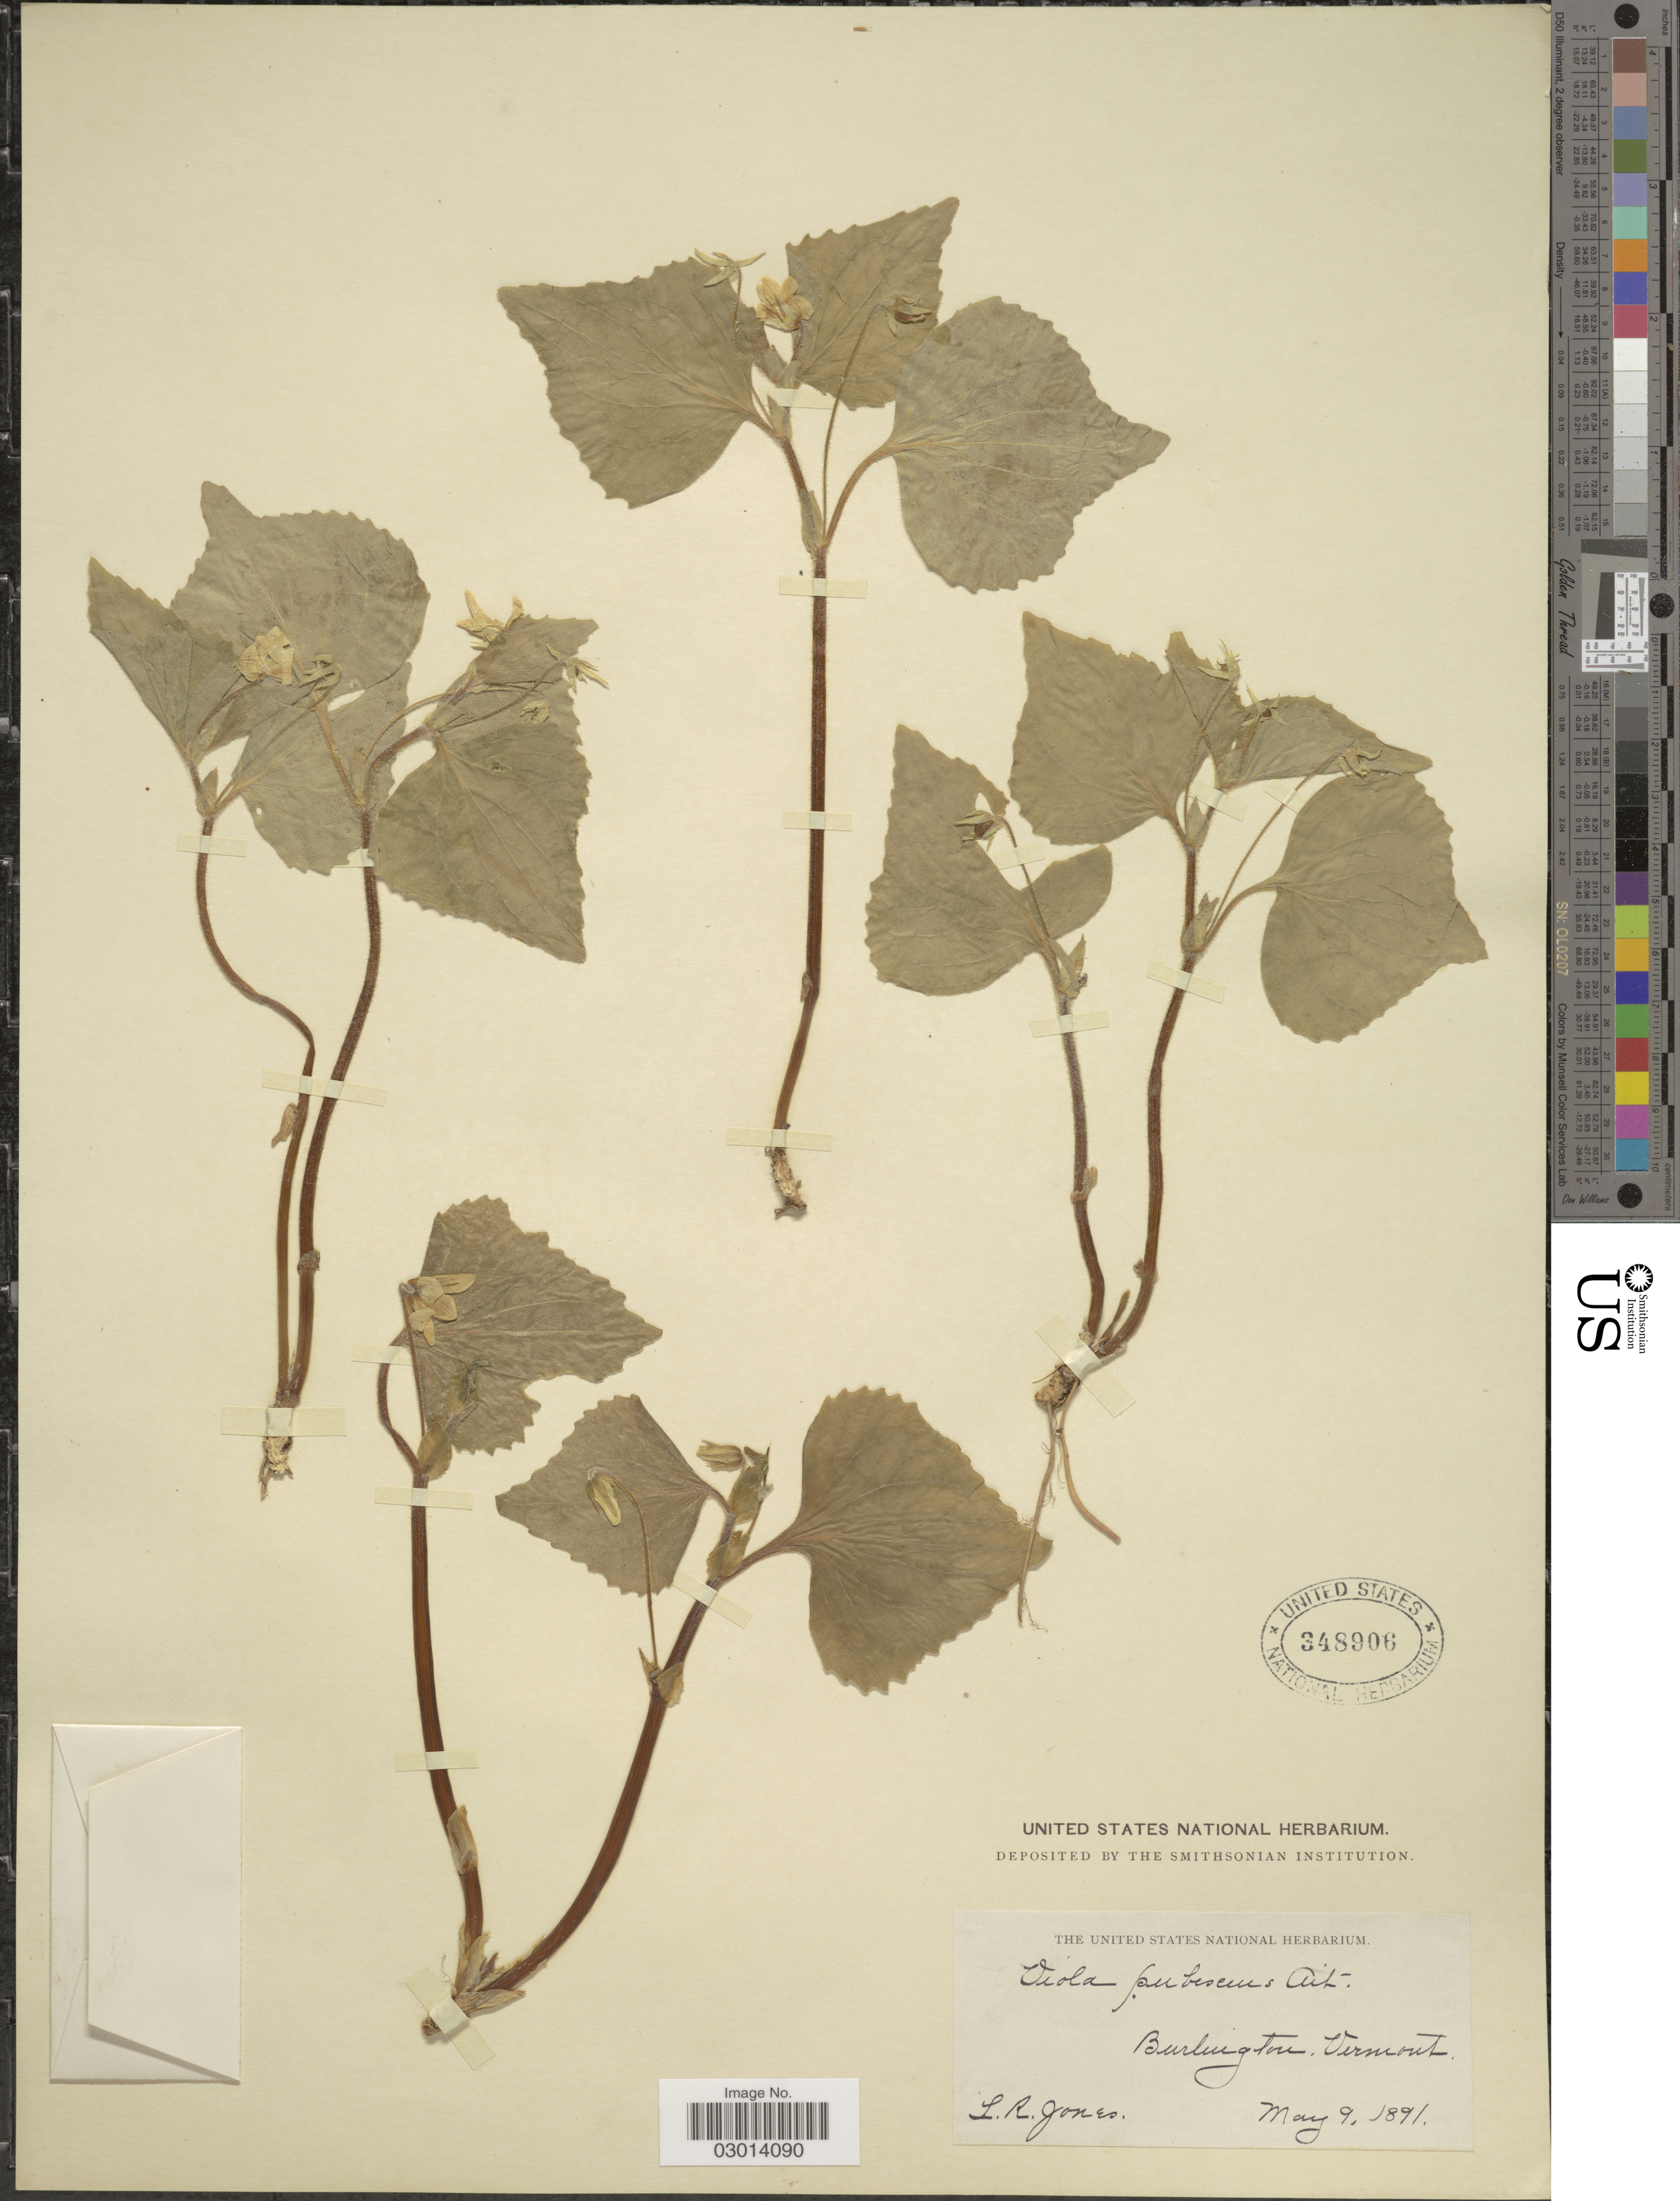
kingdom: Plantae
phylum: Tracheophyta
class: Magnoliopsida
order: Malpighiales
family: Violaceae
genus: Viola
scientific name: Viola pubescens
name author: Aiton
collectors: L. R. Jones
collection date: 1891-05-09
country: United States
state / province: Vermont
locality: Burlington, Vermont.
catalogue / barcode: US 348906